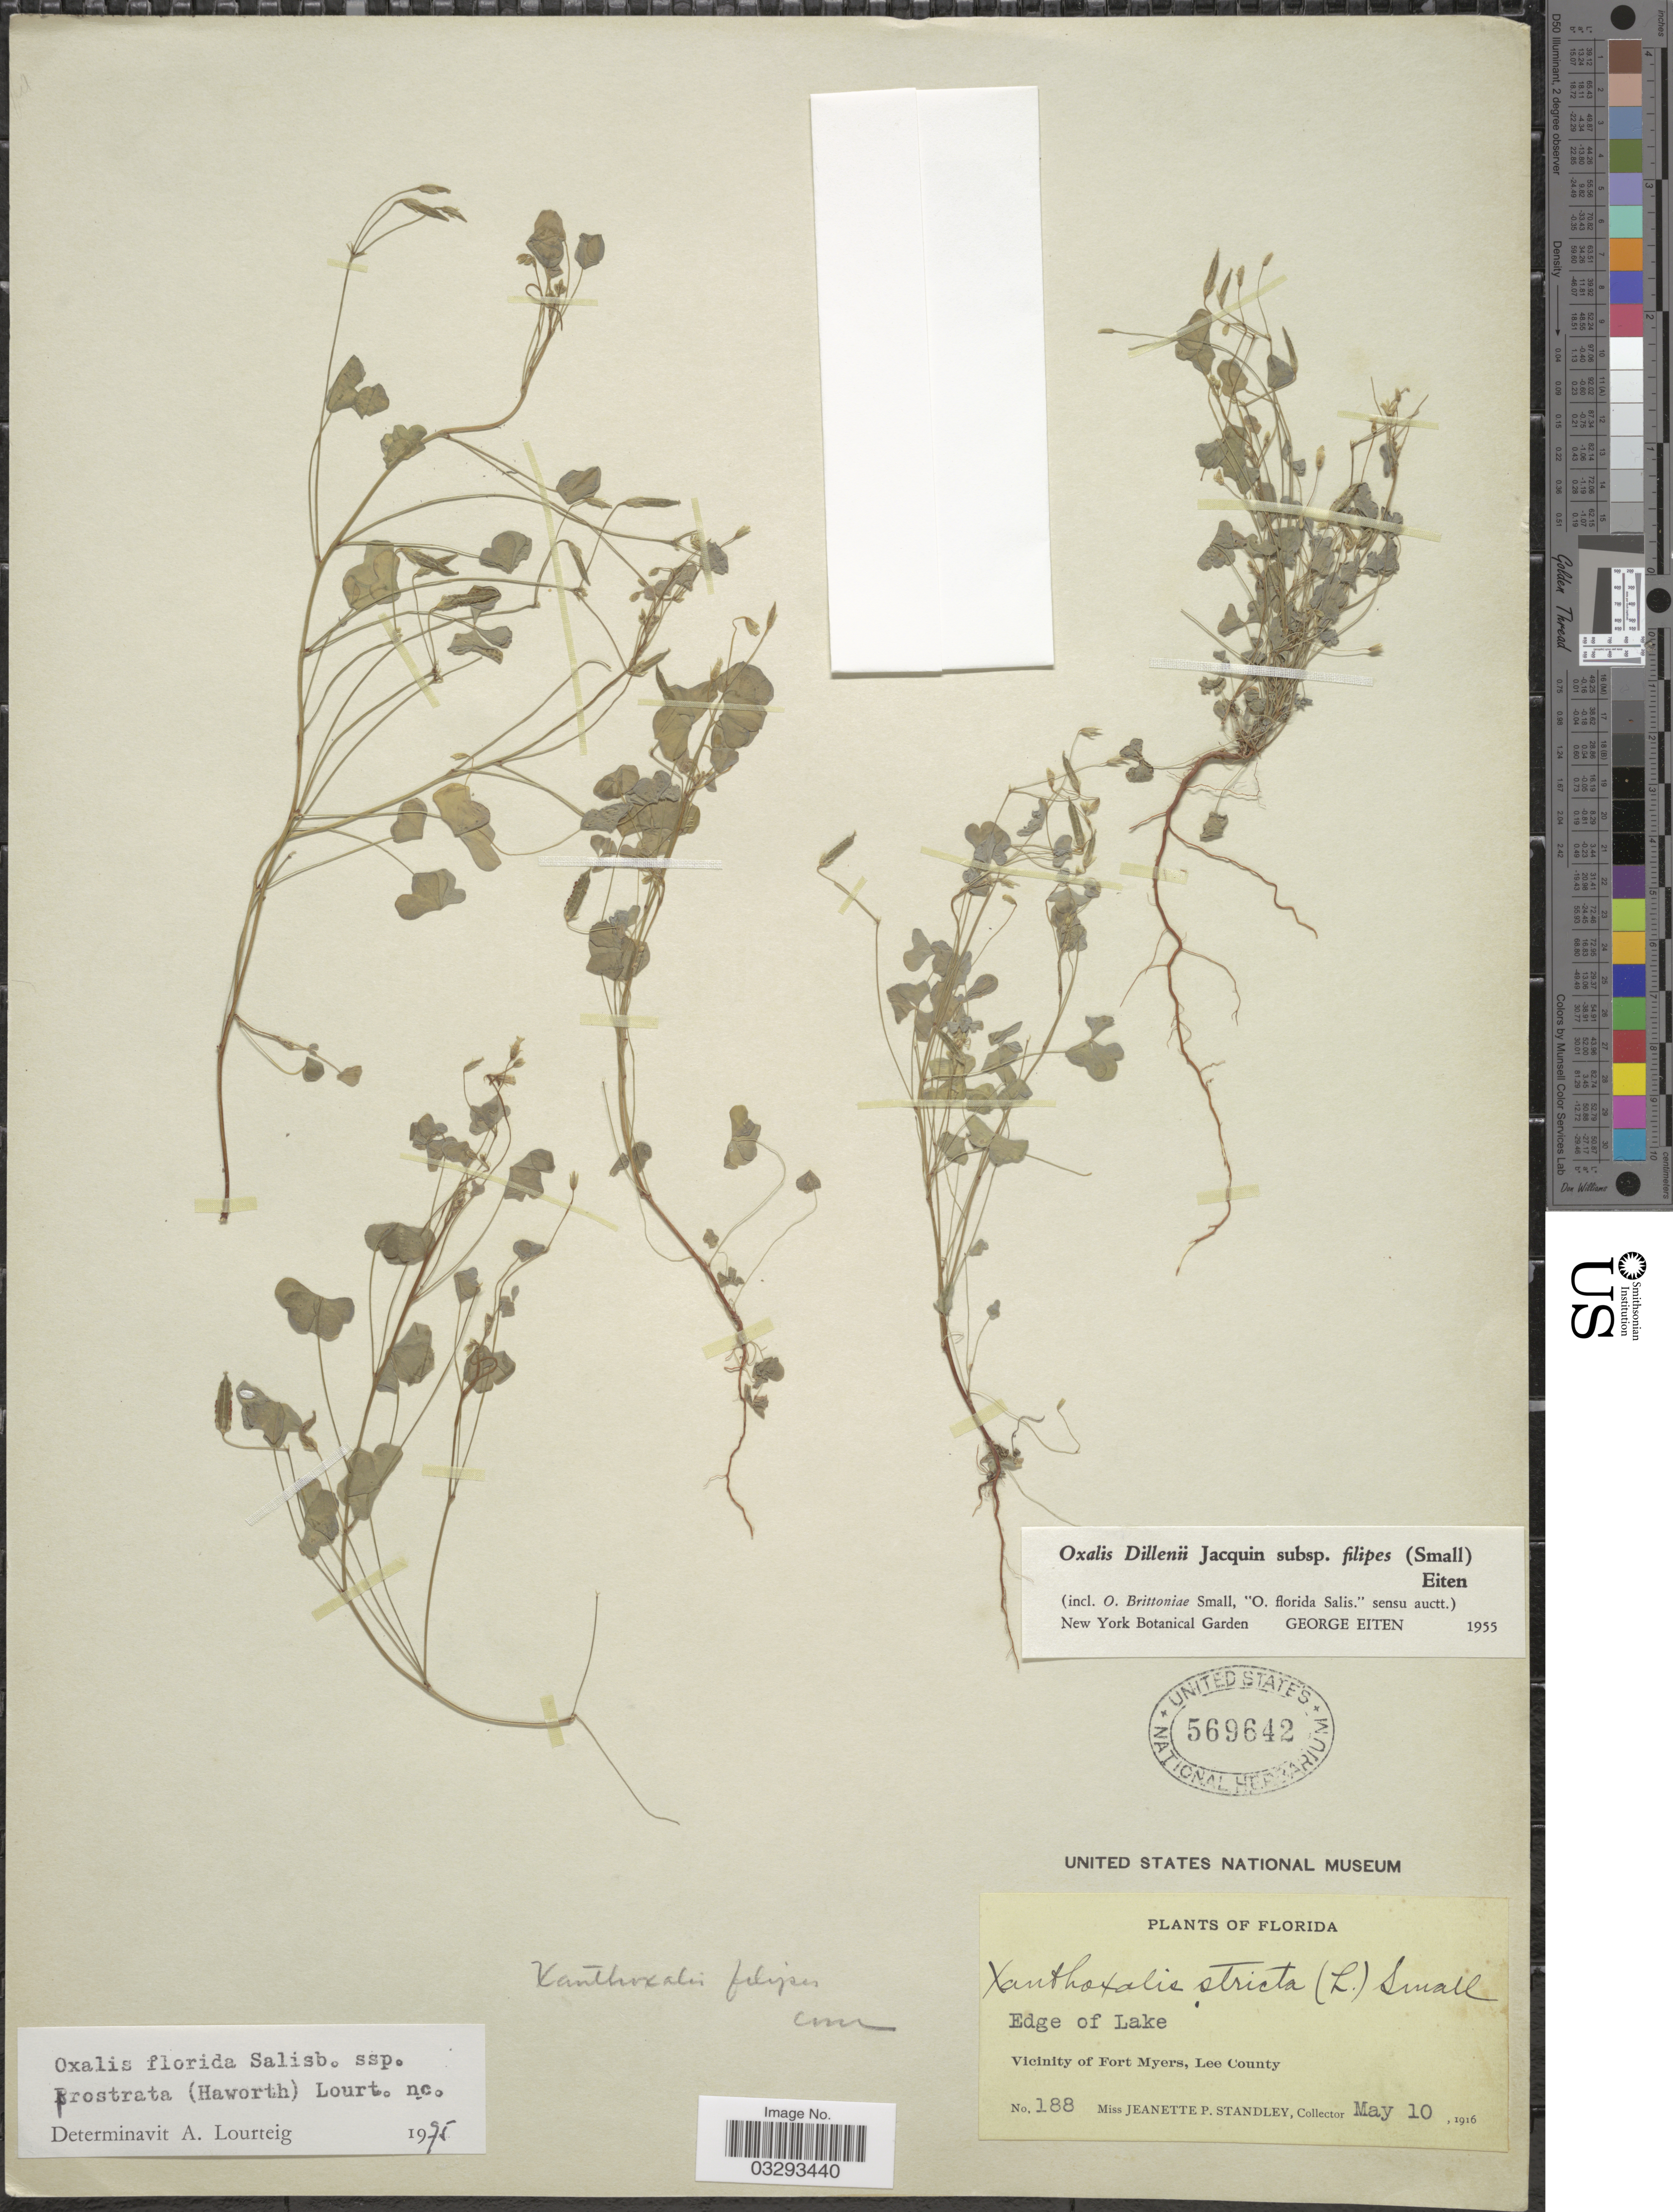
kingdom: Plantae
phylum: Tracheophyta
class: Magnoliopsida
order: Oxalidales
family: Oxalidaceae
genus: Oxalis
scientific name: Oxalis florida subsp. prostrata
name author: (Haw.) Lourteig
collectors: J. P. Standley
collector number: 188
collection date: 1916-05-10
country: United States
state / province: Florida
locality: Edge of Lake. Vicinity of Fort Myers, Lee County.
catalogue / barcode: US 569642